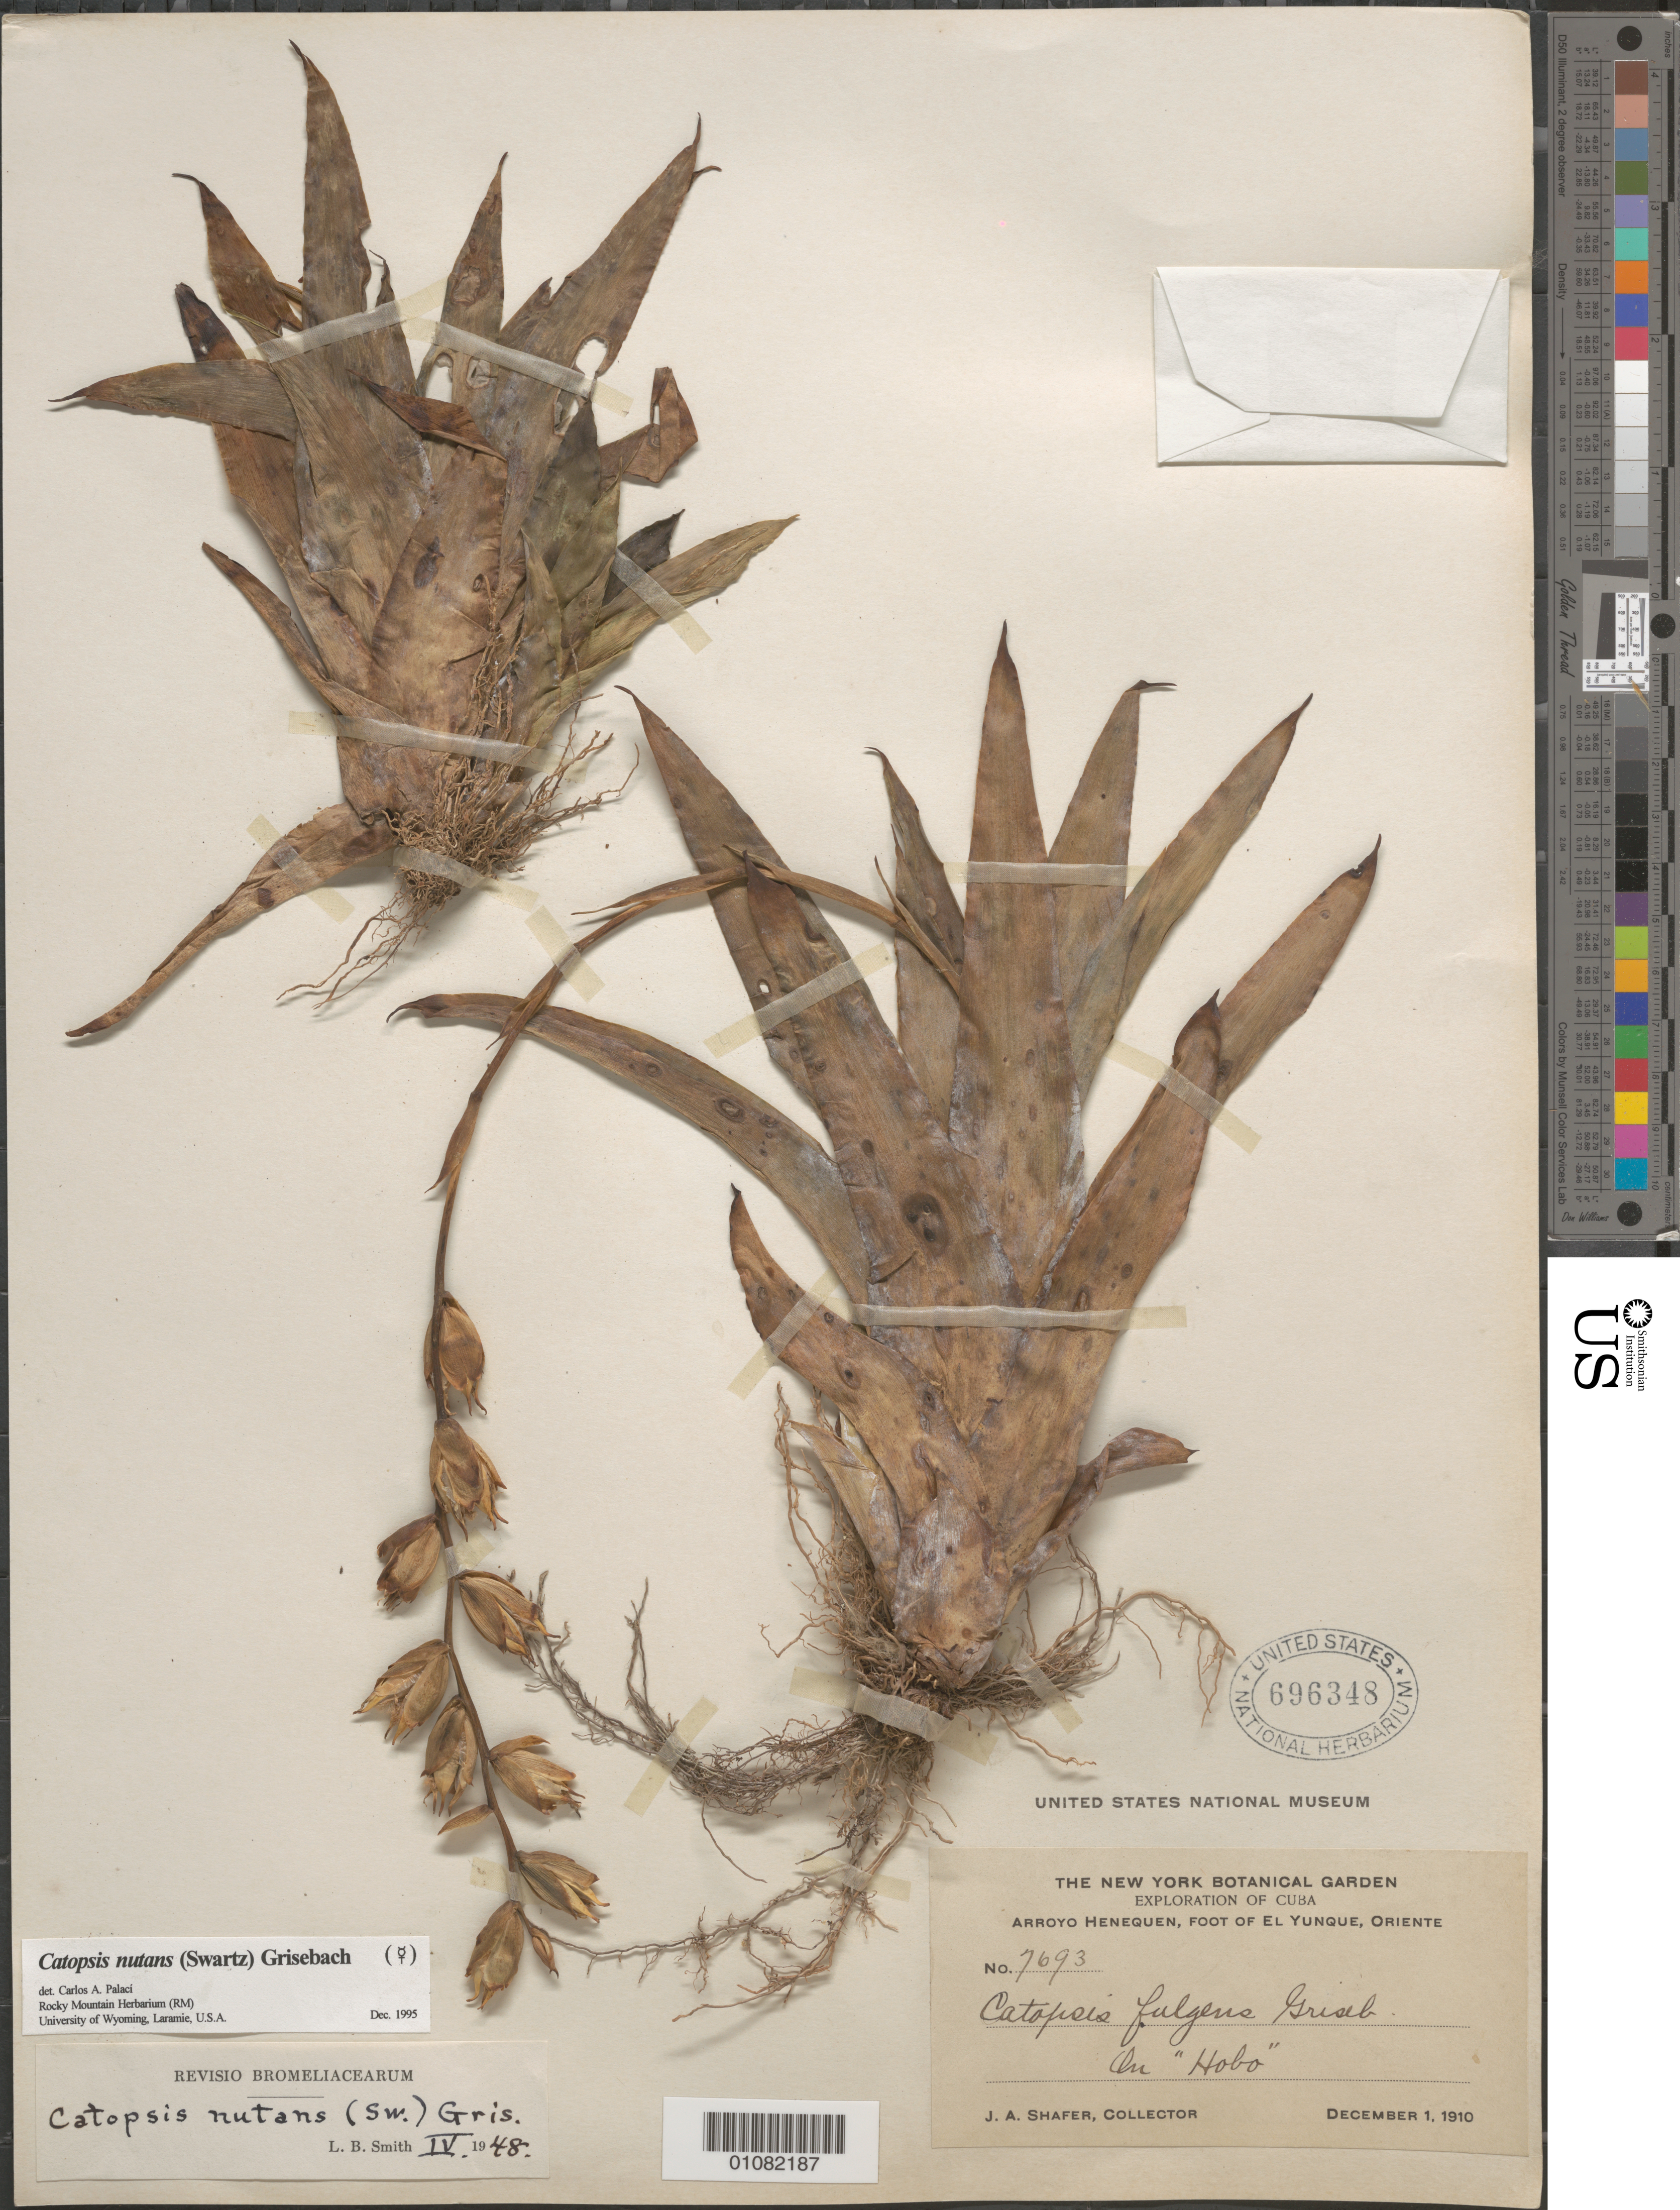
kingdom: Plantae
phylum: Tracheophyta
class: Liliopsida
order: Poales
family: Bromeliaceae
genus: Catopsis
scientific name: Catopsis nutans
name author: (Sw.) Griseb.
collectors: J. A. Shafer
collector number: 7693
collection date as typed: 01 Dec 1910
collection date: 1910-12-01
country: Cuba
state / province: Guantánamo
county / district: Baracoa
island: Cuba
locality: Arroyo Henequen, foot of El Yunque, Oriente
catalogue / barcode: US 696348